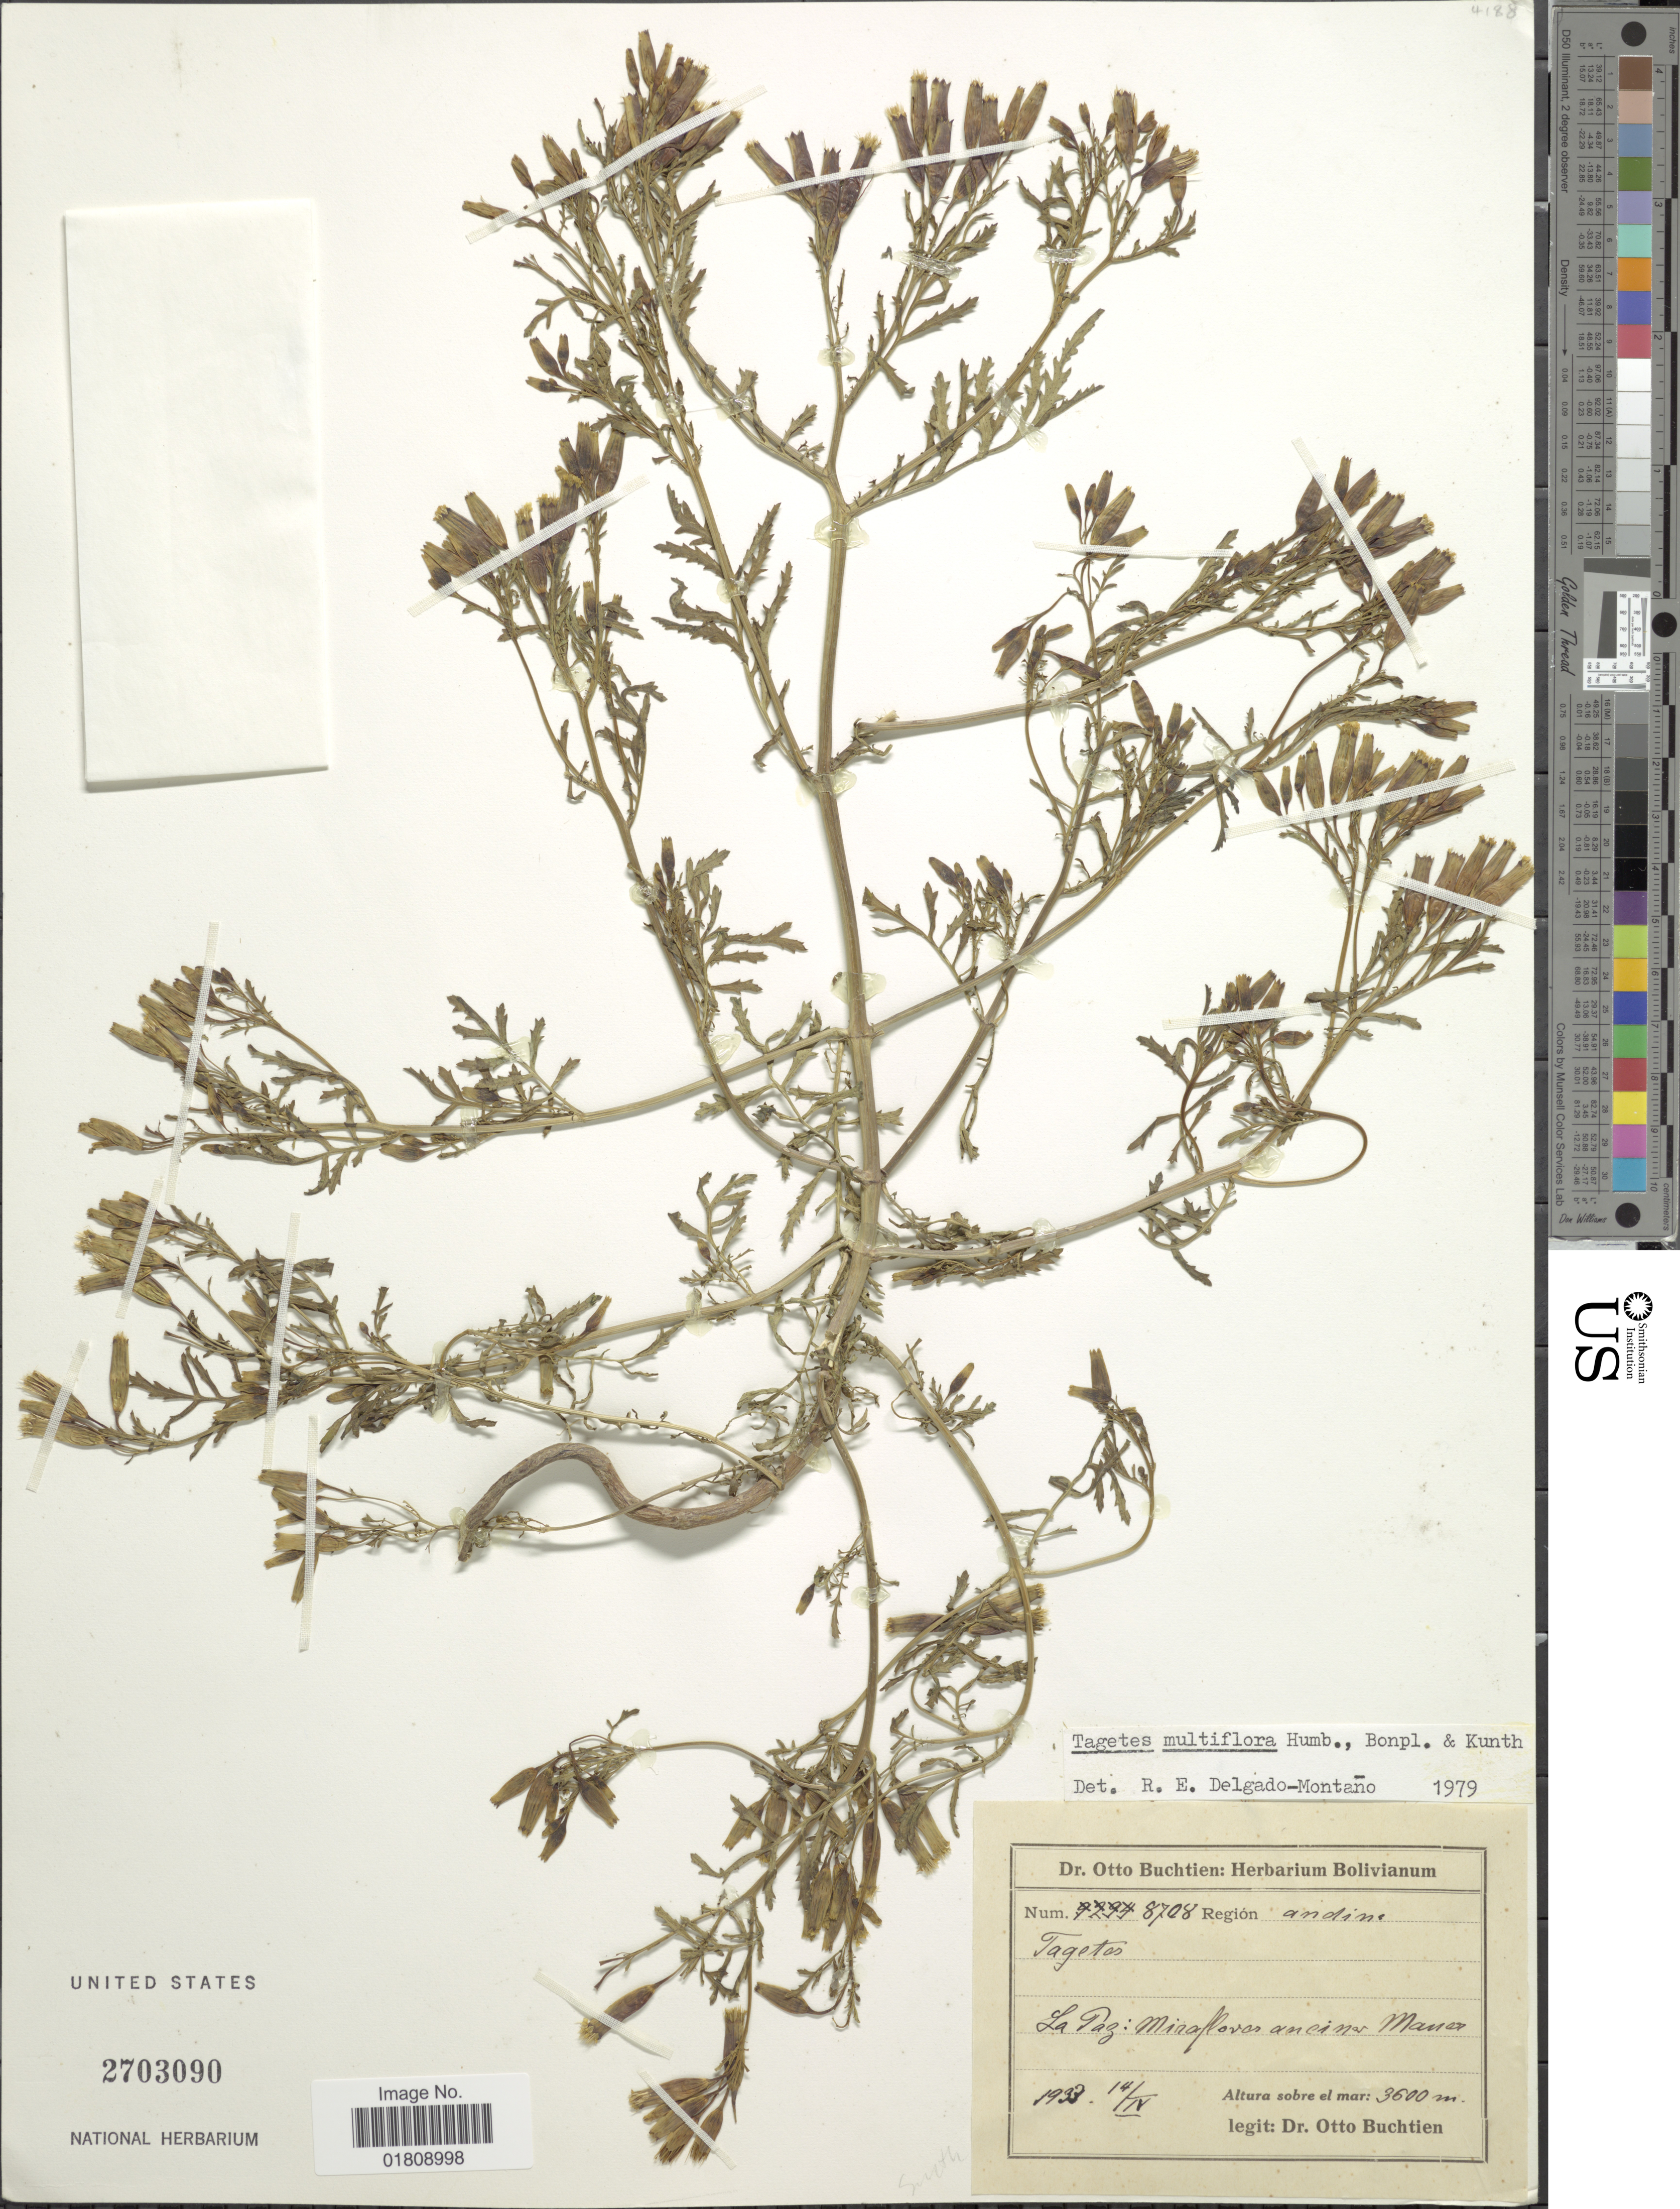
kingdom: Plantae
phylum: Tracheophyta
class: Magnoliopsida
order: Asterales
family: Asteraceae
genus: Tagetes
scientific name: Tagetes multiflora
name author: Kunth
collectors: O. Buchtien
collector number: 8708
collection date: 1933-04-14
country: Bolivia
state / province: La Paz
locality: Miraflores ancinar Maner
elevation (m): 3600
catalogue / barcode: US 2703090